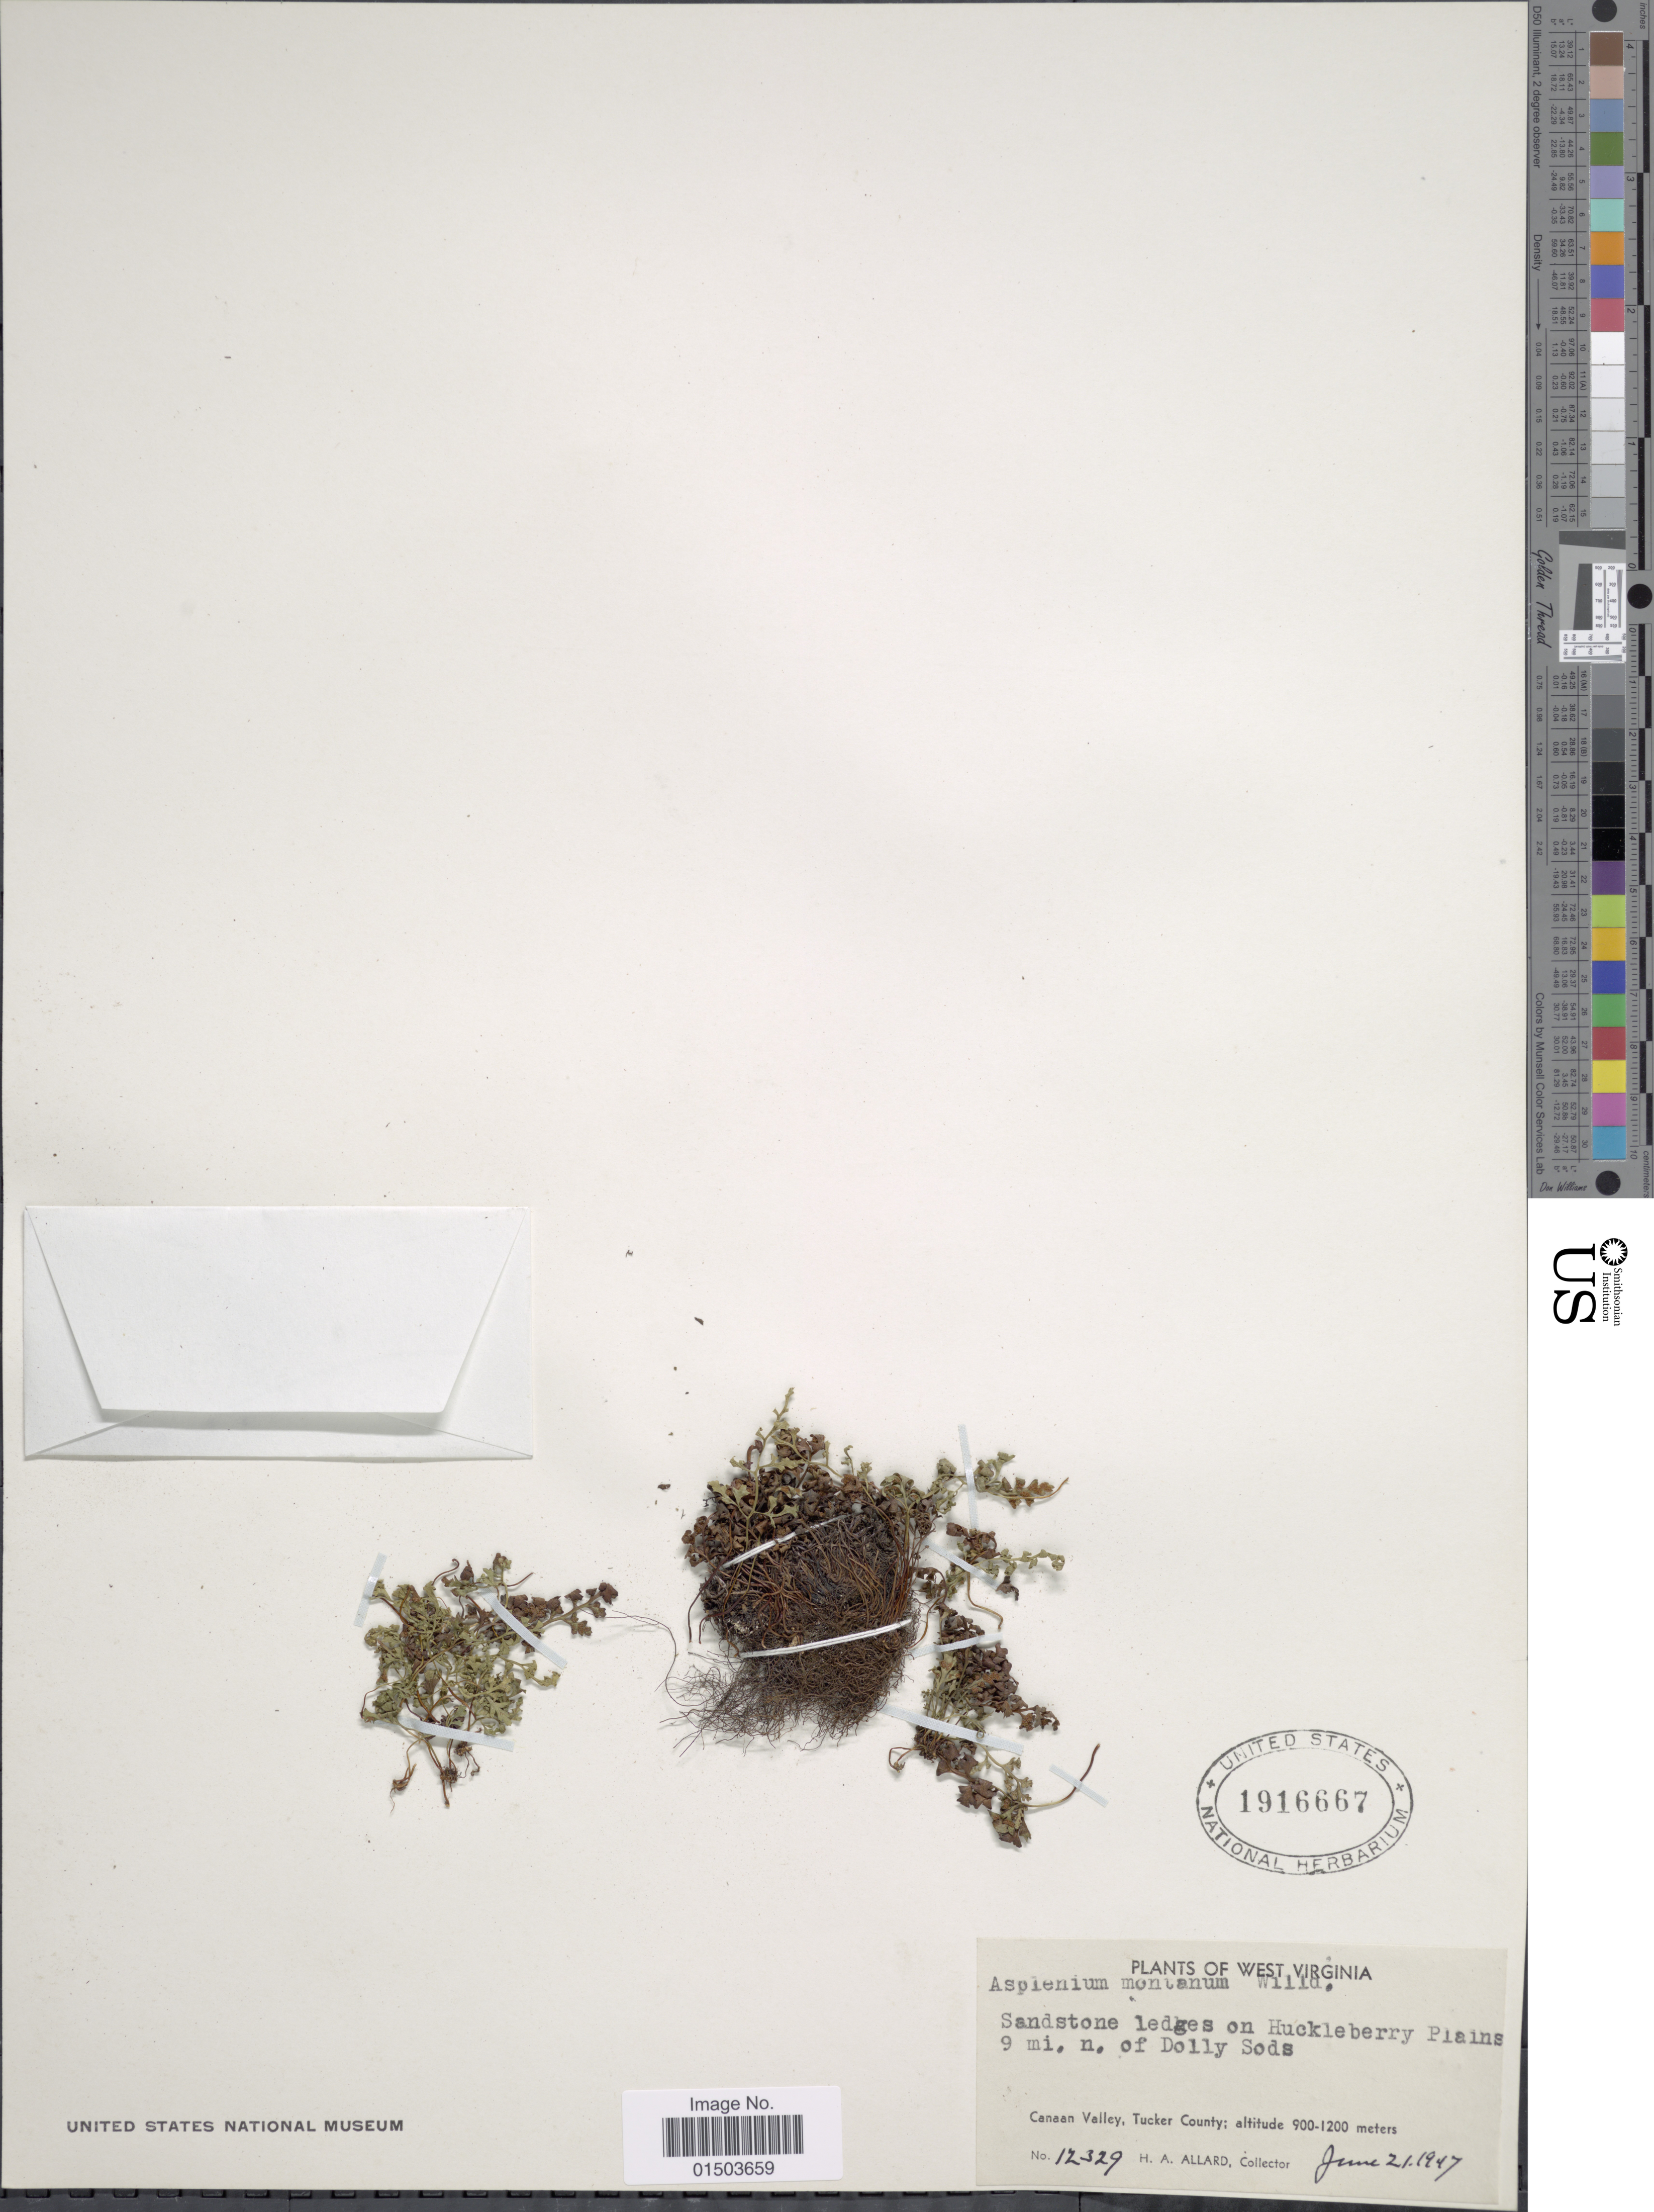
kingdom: Plantae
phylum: Tracheophyta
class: Polypodiopsida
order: Polypodiales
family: Aspleniaceae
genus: Asplenium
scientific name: Asplenium montanum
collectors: H. A. Allard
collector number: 12329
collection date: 1947-06-21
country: United States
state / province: West Virginia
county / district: Tucker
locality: Sandstone ledges on Huckleberry Plains 9 mi. n. of Dolly Sods. Canaan Valley, Tucker County.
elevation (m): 900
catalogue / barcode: US 1916667